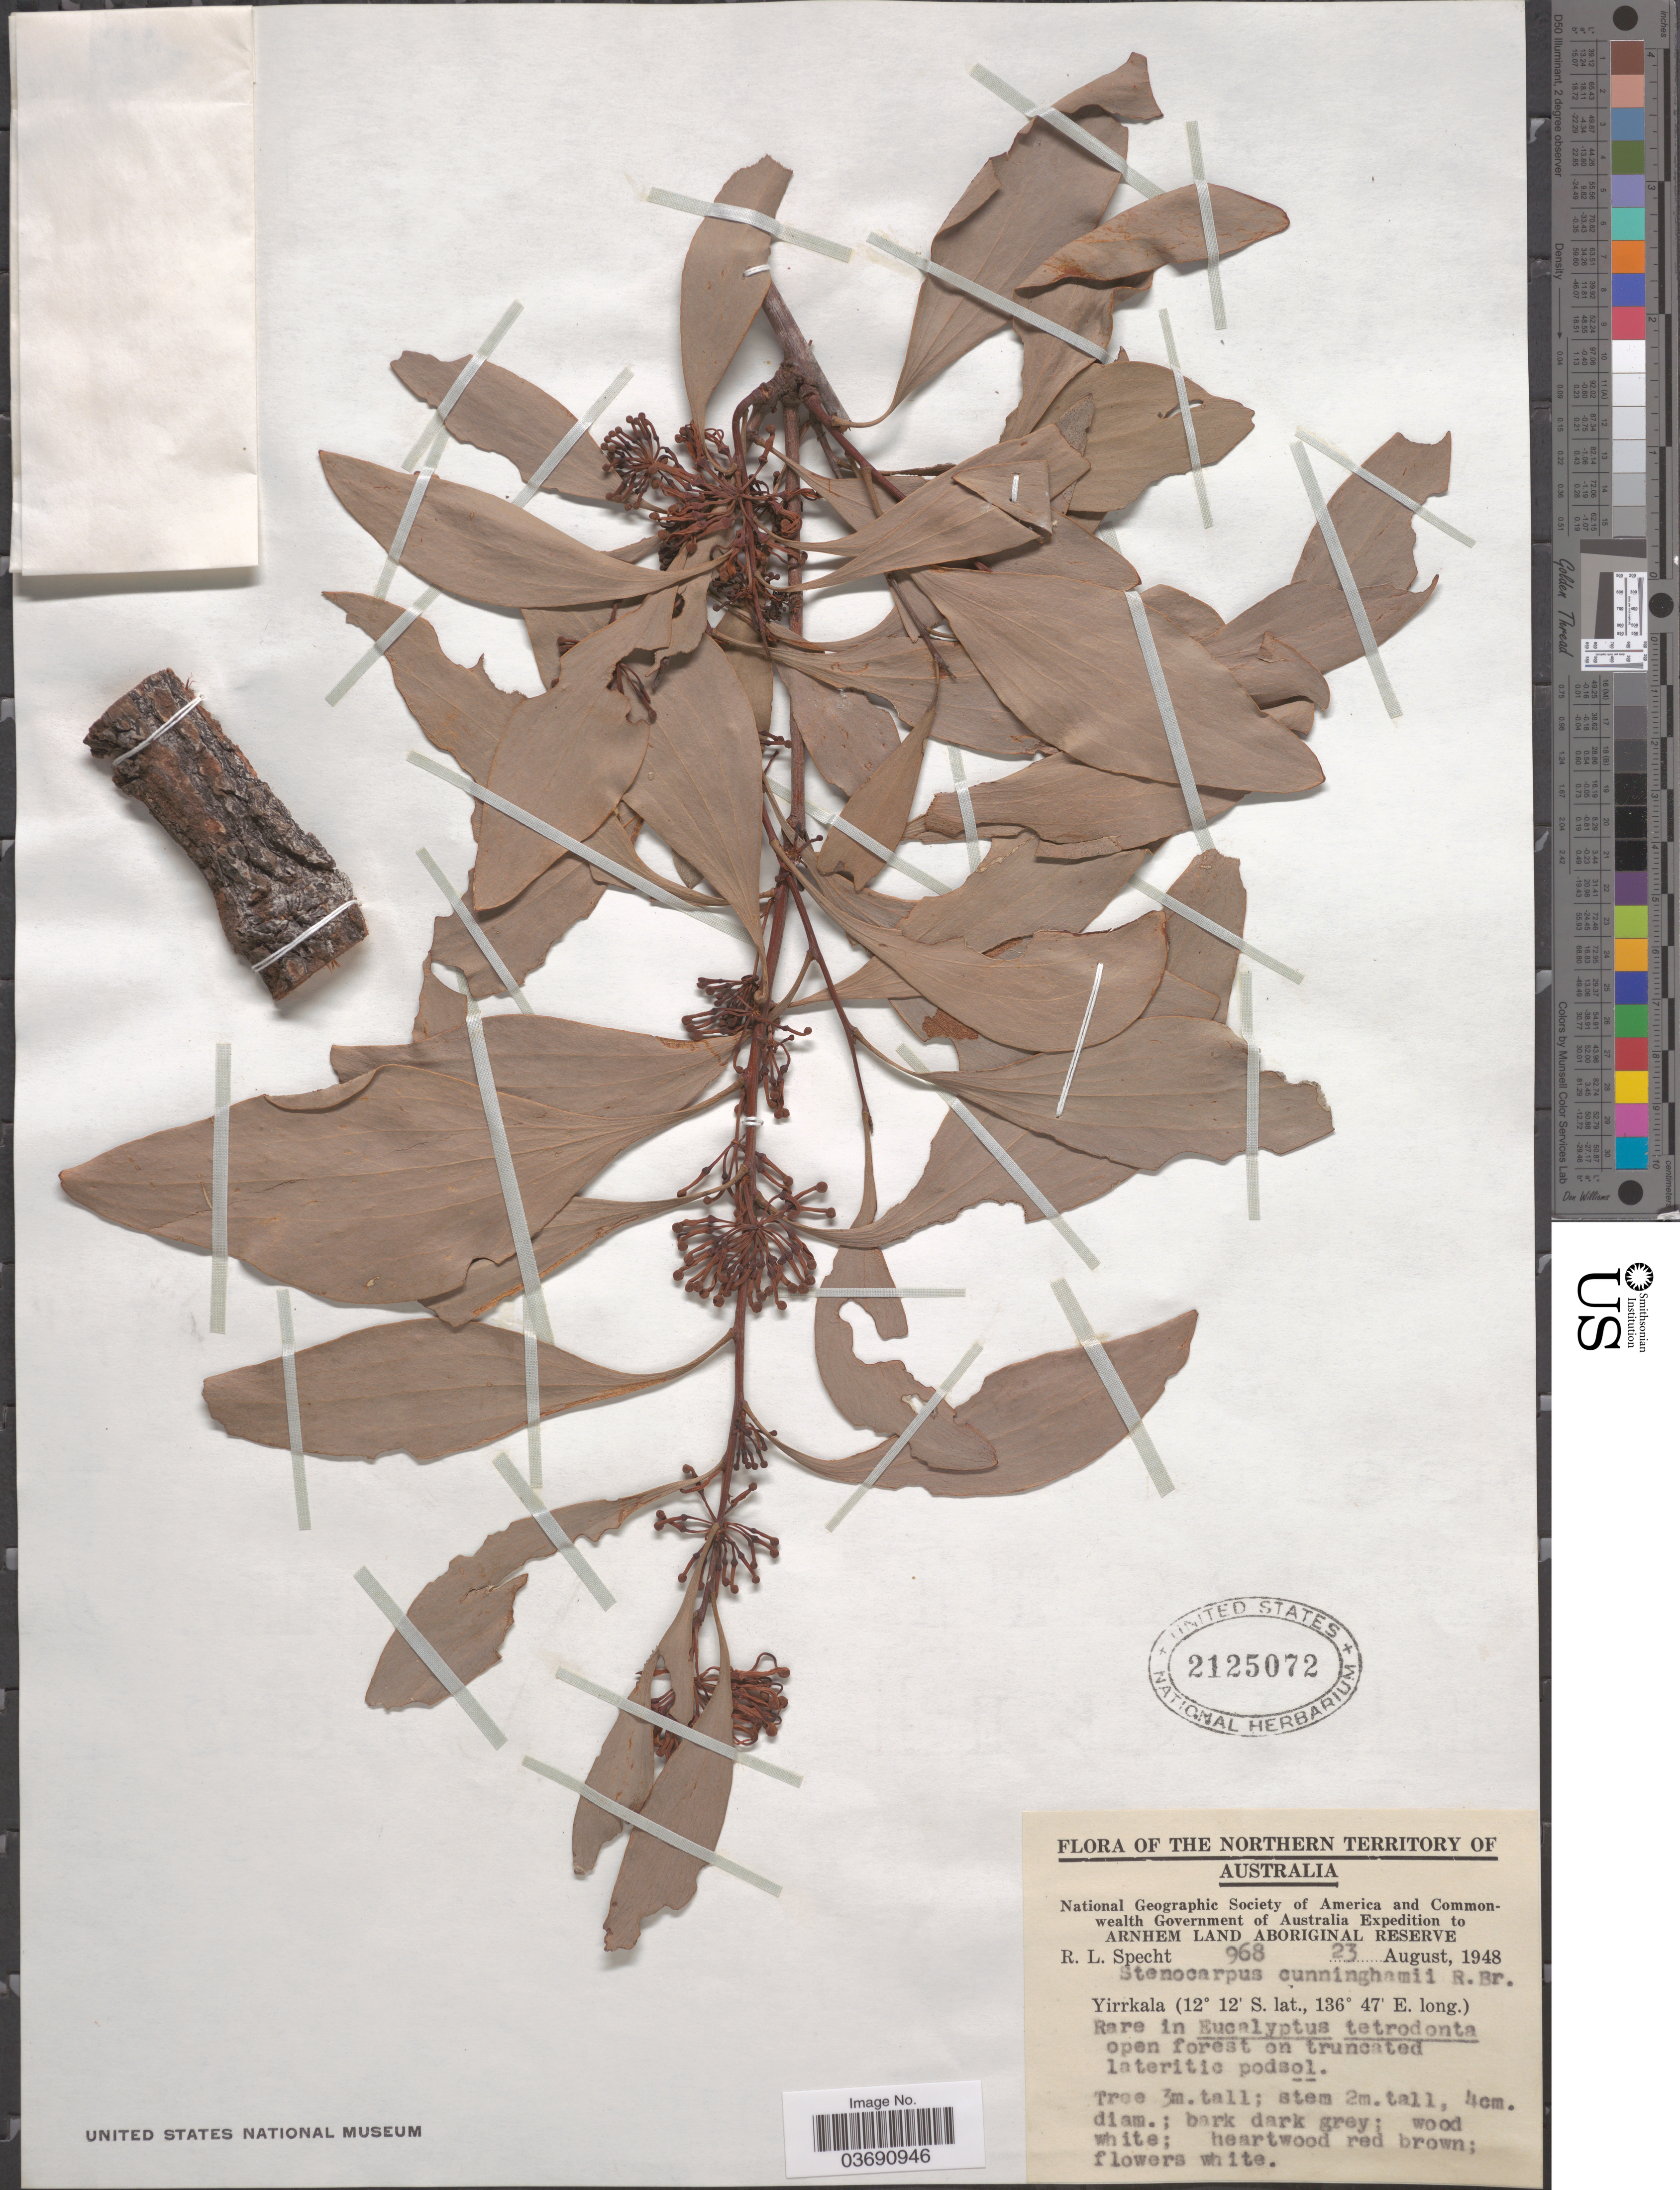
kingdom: Plantae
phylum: Tracheophyta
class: Magnoliopsida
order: Proteales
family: Proteaceae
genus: Stenocarpus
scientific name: Stenocarpus cunninghamii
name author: R. Br.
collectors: R. L. Specht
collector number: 968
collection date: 1948-08-23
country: Australia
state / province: Northern Territory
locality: Arnhem Land Aboriginal Reserve. Yirrkala.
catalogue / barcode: US 2125072